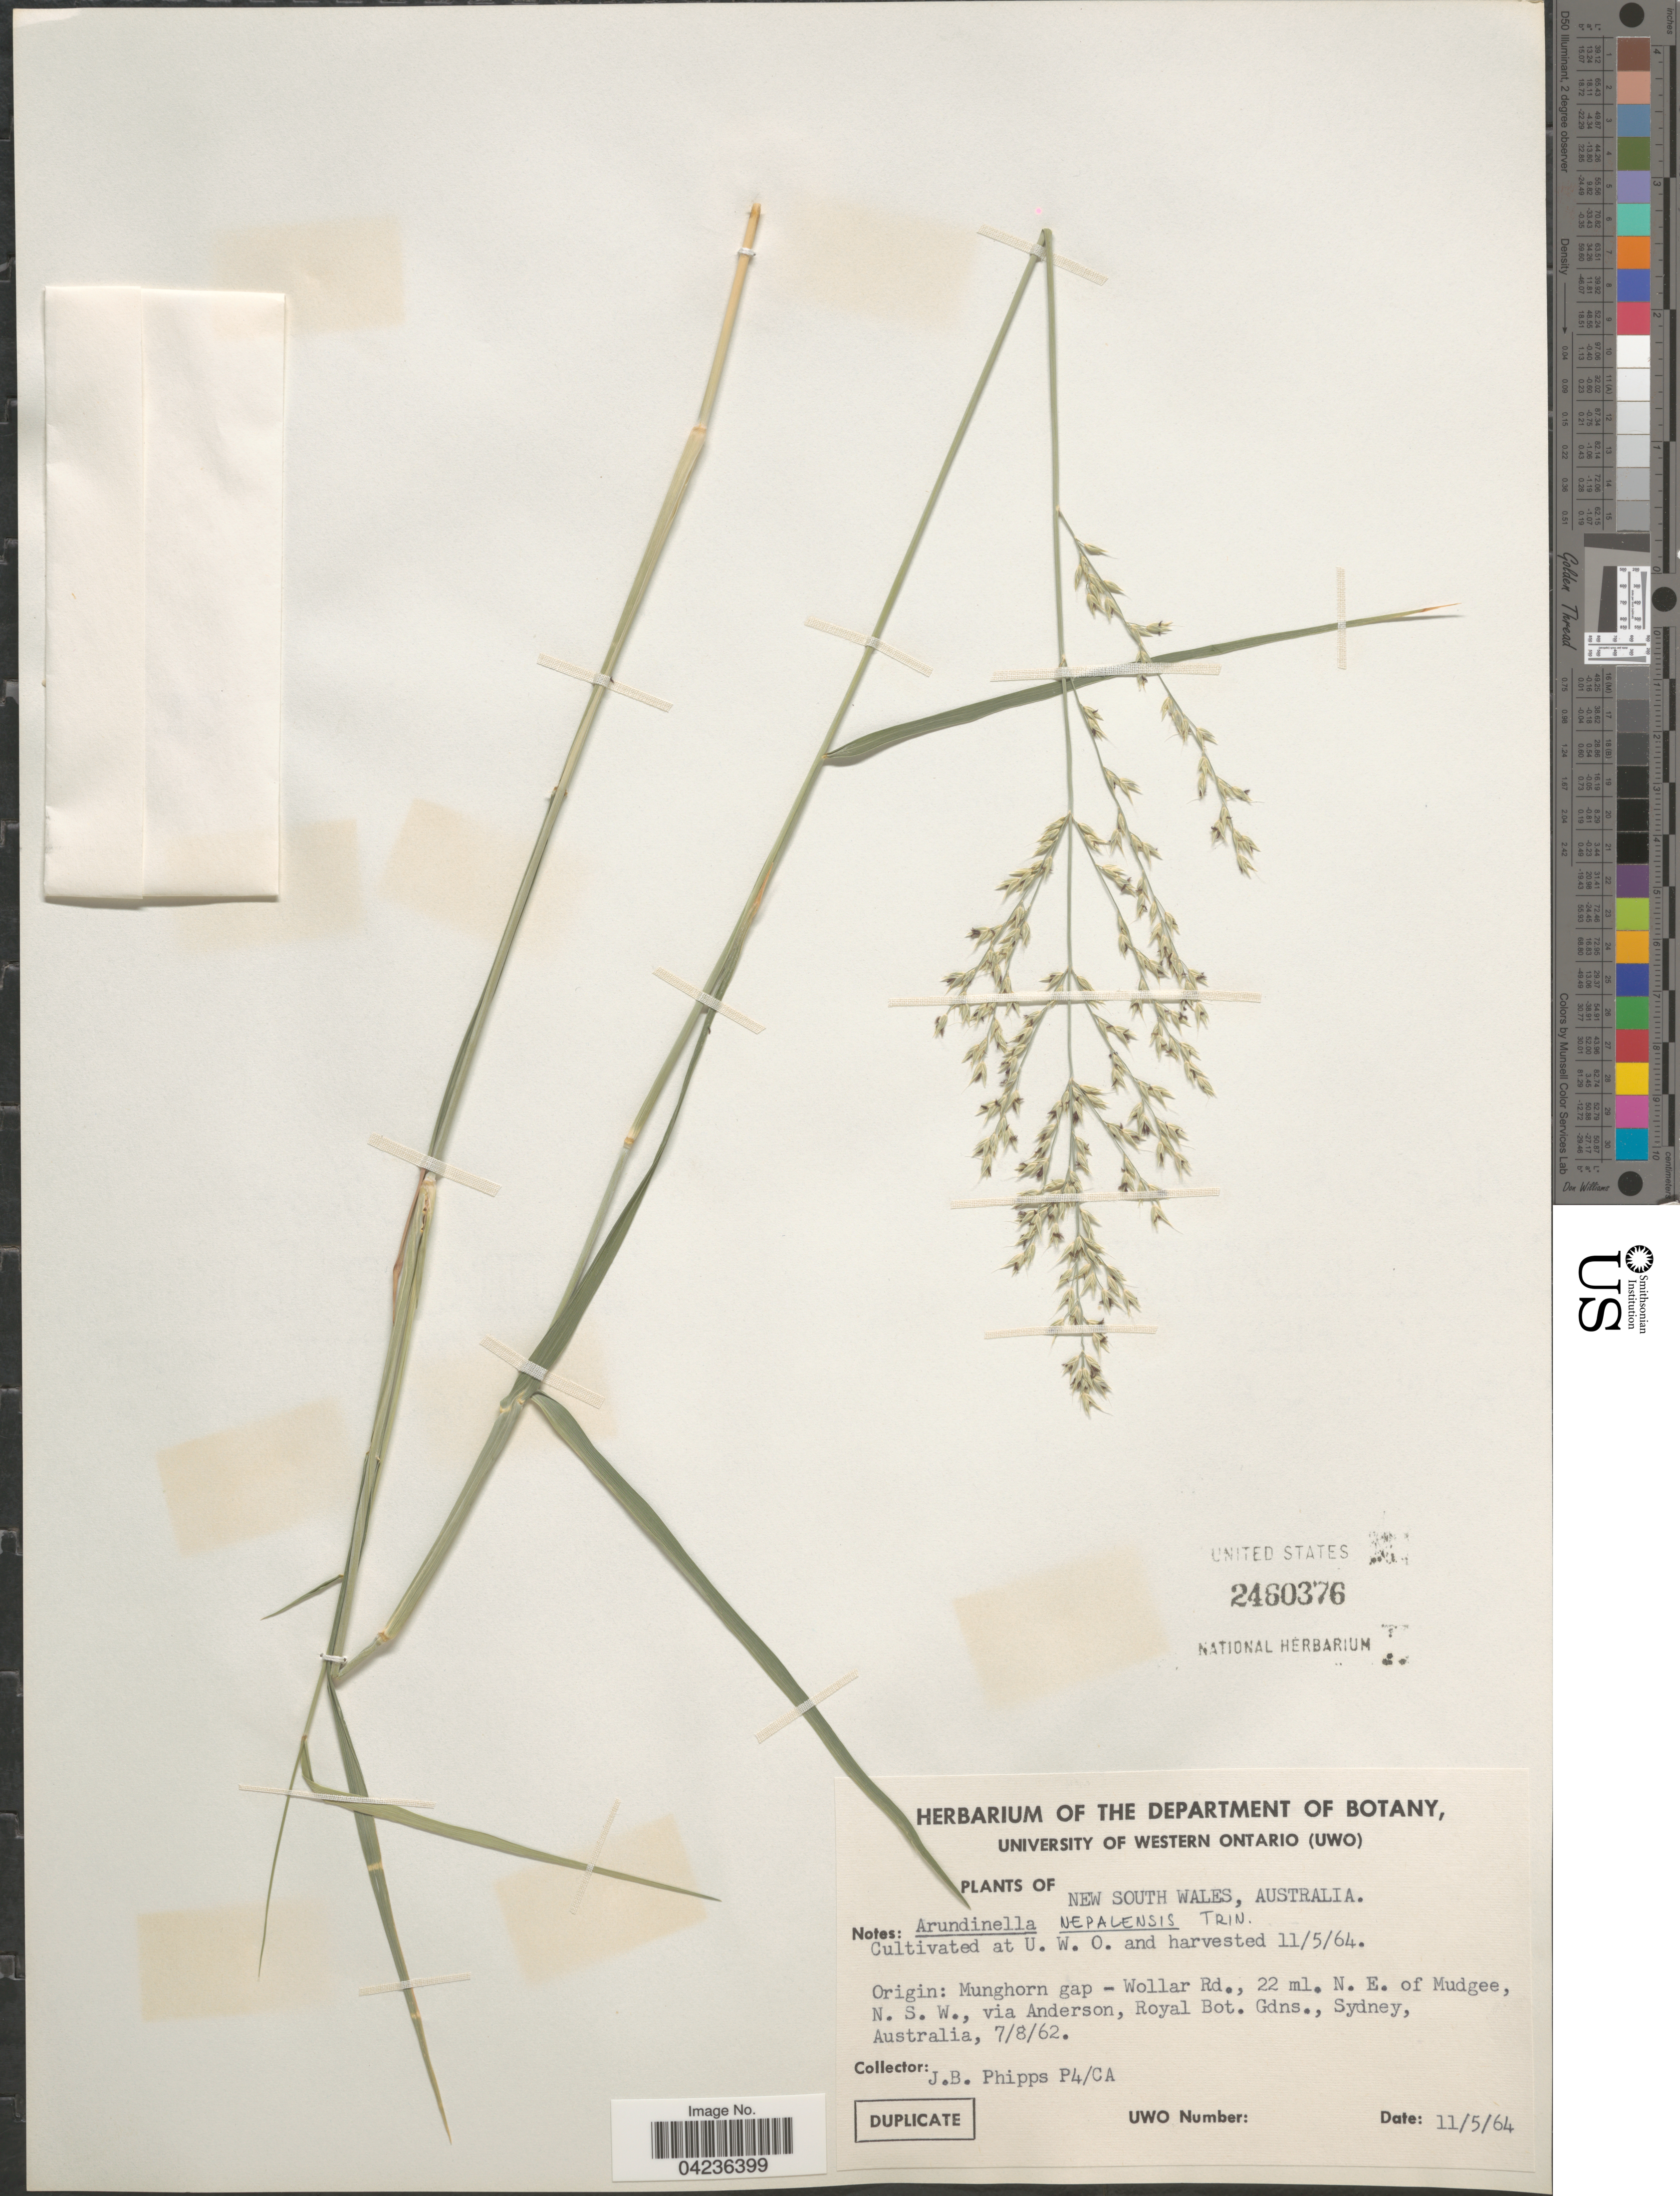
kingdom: Plantae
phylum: Tracheophyta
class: Liliopsida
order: Poales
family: Poaceae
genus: Arundinella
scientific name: Arundinella nepalensis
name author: Trin.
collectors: J. Phipps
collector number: P4/CA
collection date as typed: Transcribed d/m/y: 11/5/64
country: Canada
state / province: Ontario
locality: At U. W. O. and harvested 11/5/64.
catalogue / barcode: US 2460376